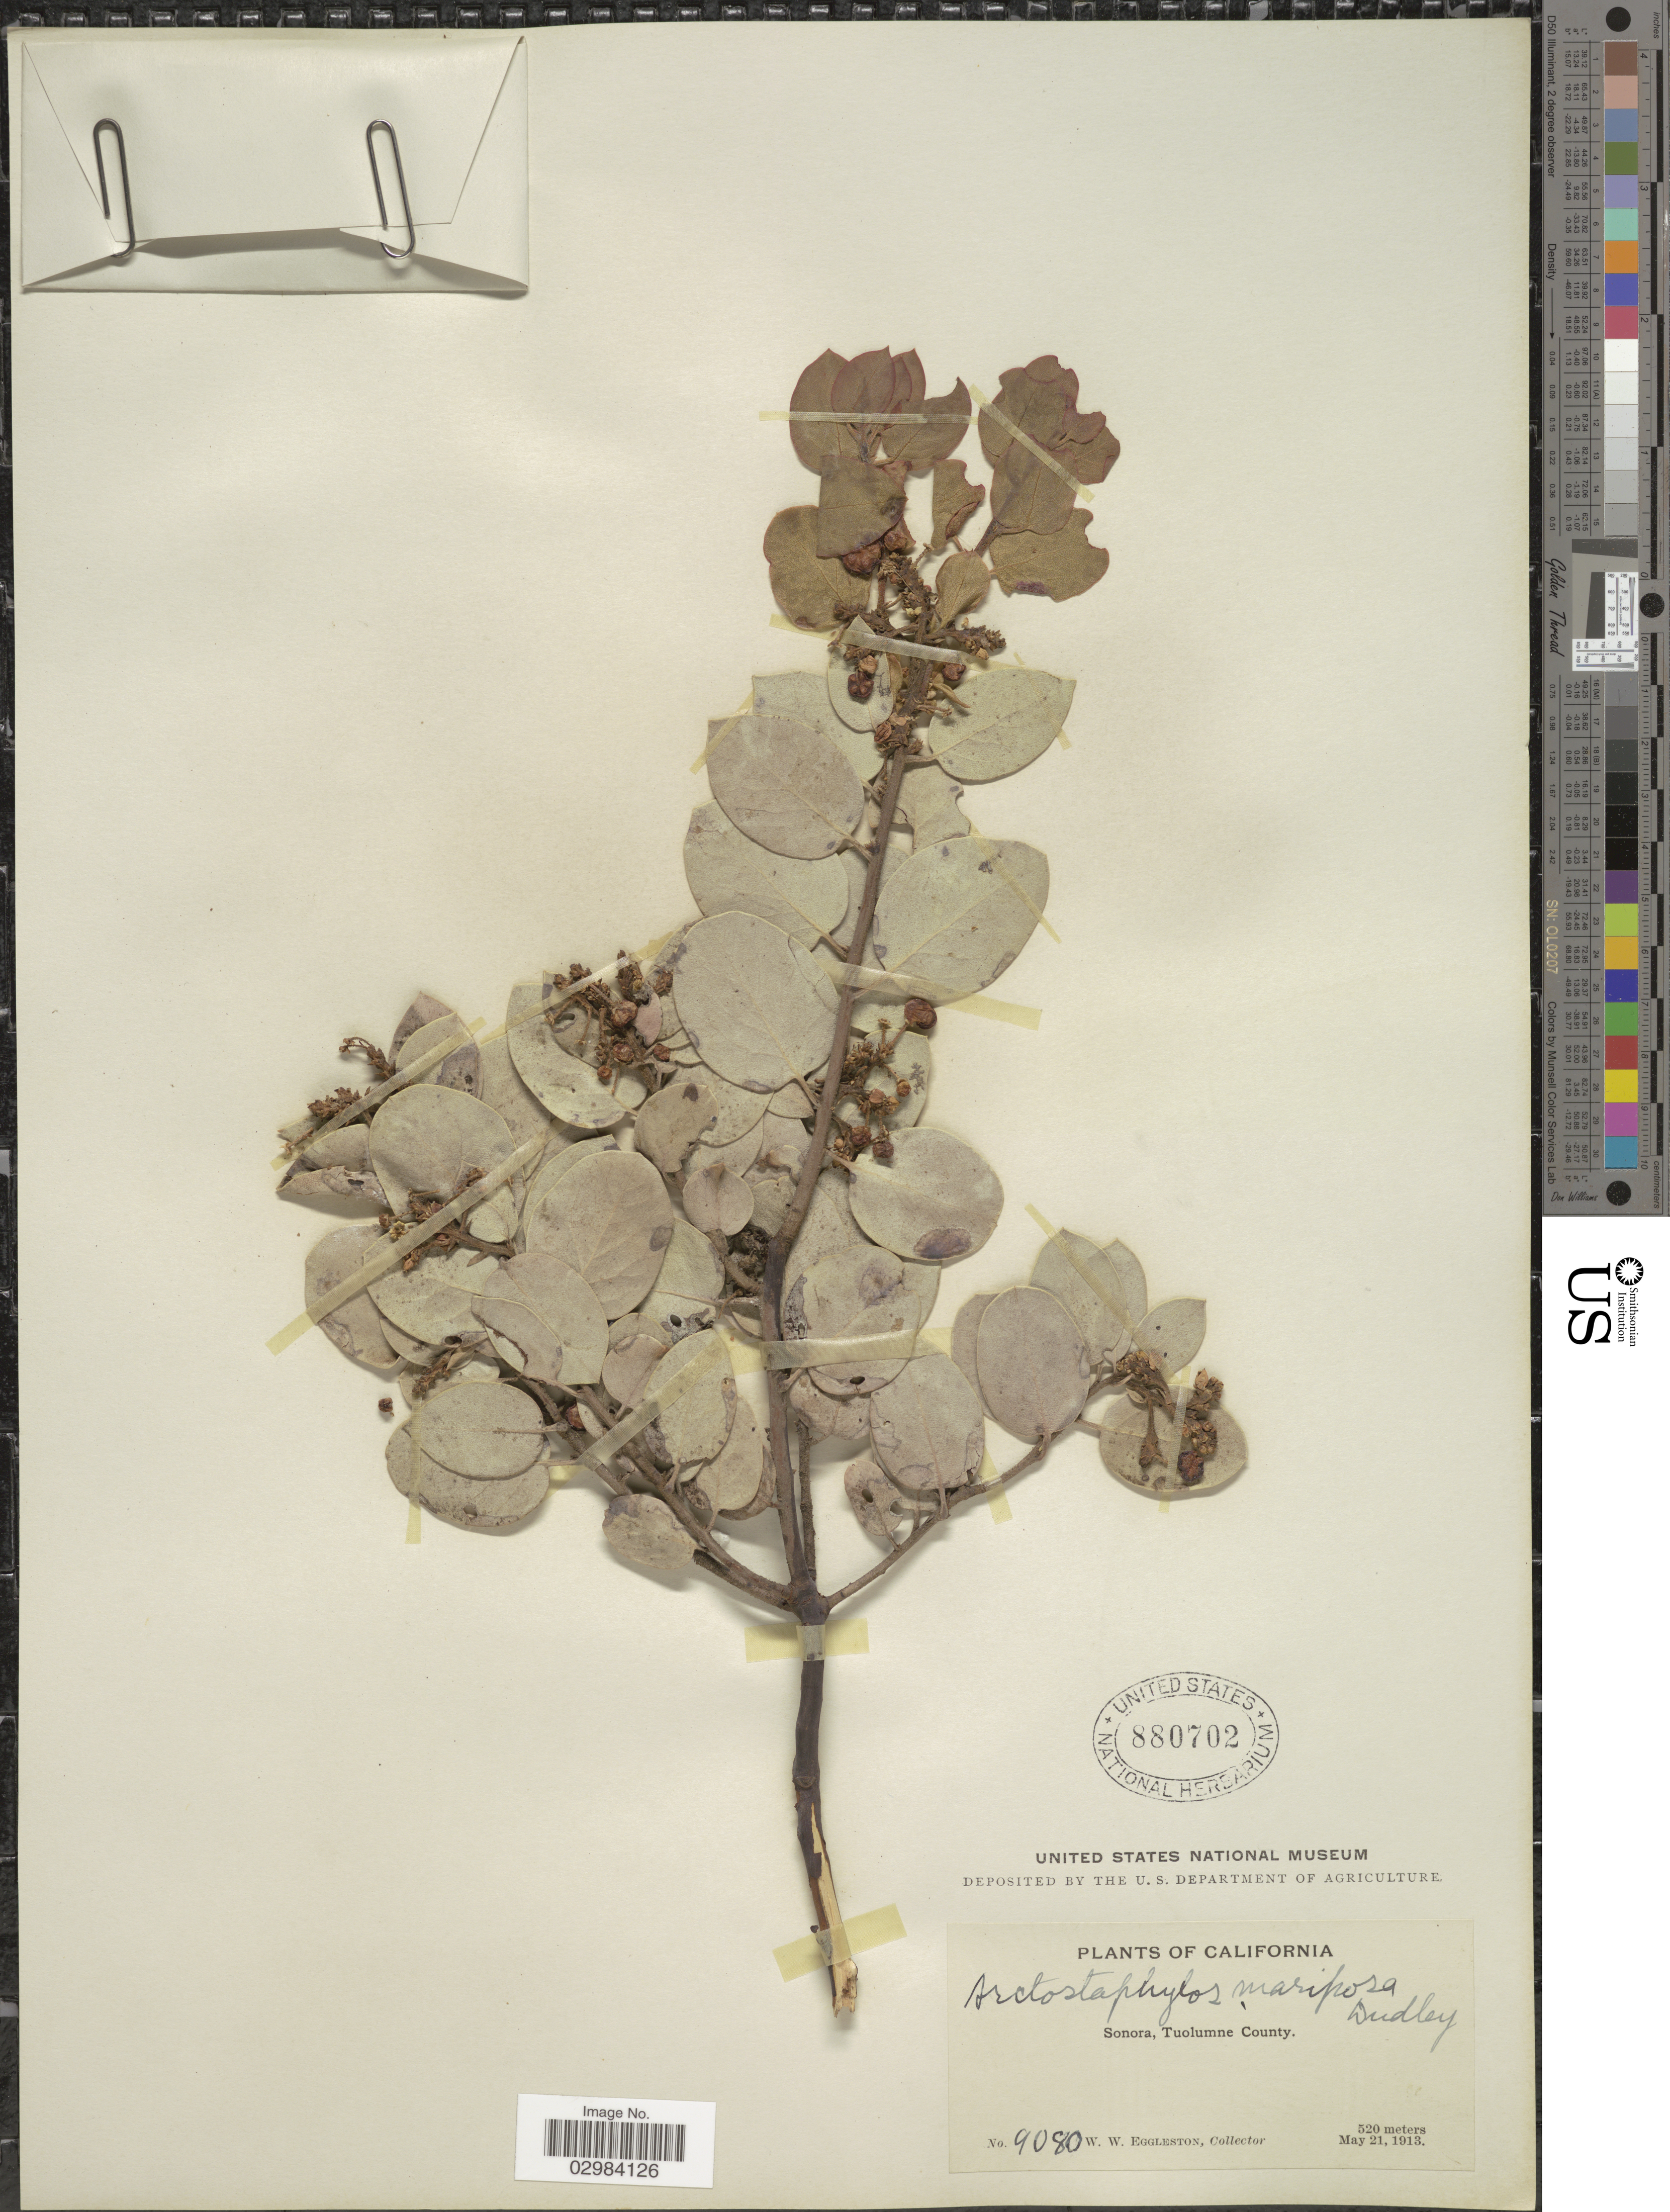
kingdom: Plantae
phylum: Tracheophyta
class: Magnoliopsida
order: Ericales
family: Ericaceae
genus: Arctostaphylos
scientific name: Arctostaphylos mariposa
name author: Dudley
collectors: W. W. Eggleston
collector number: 9080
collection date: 1913-05-21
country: United States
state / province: California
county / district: Tuolumne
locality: Sonora, Tuolumne County.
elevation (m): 520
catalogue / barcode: US 880702